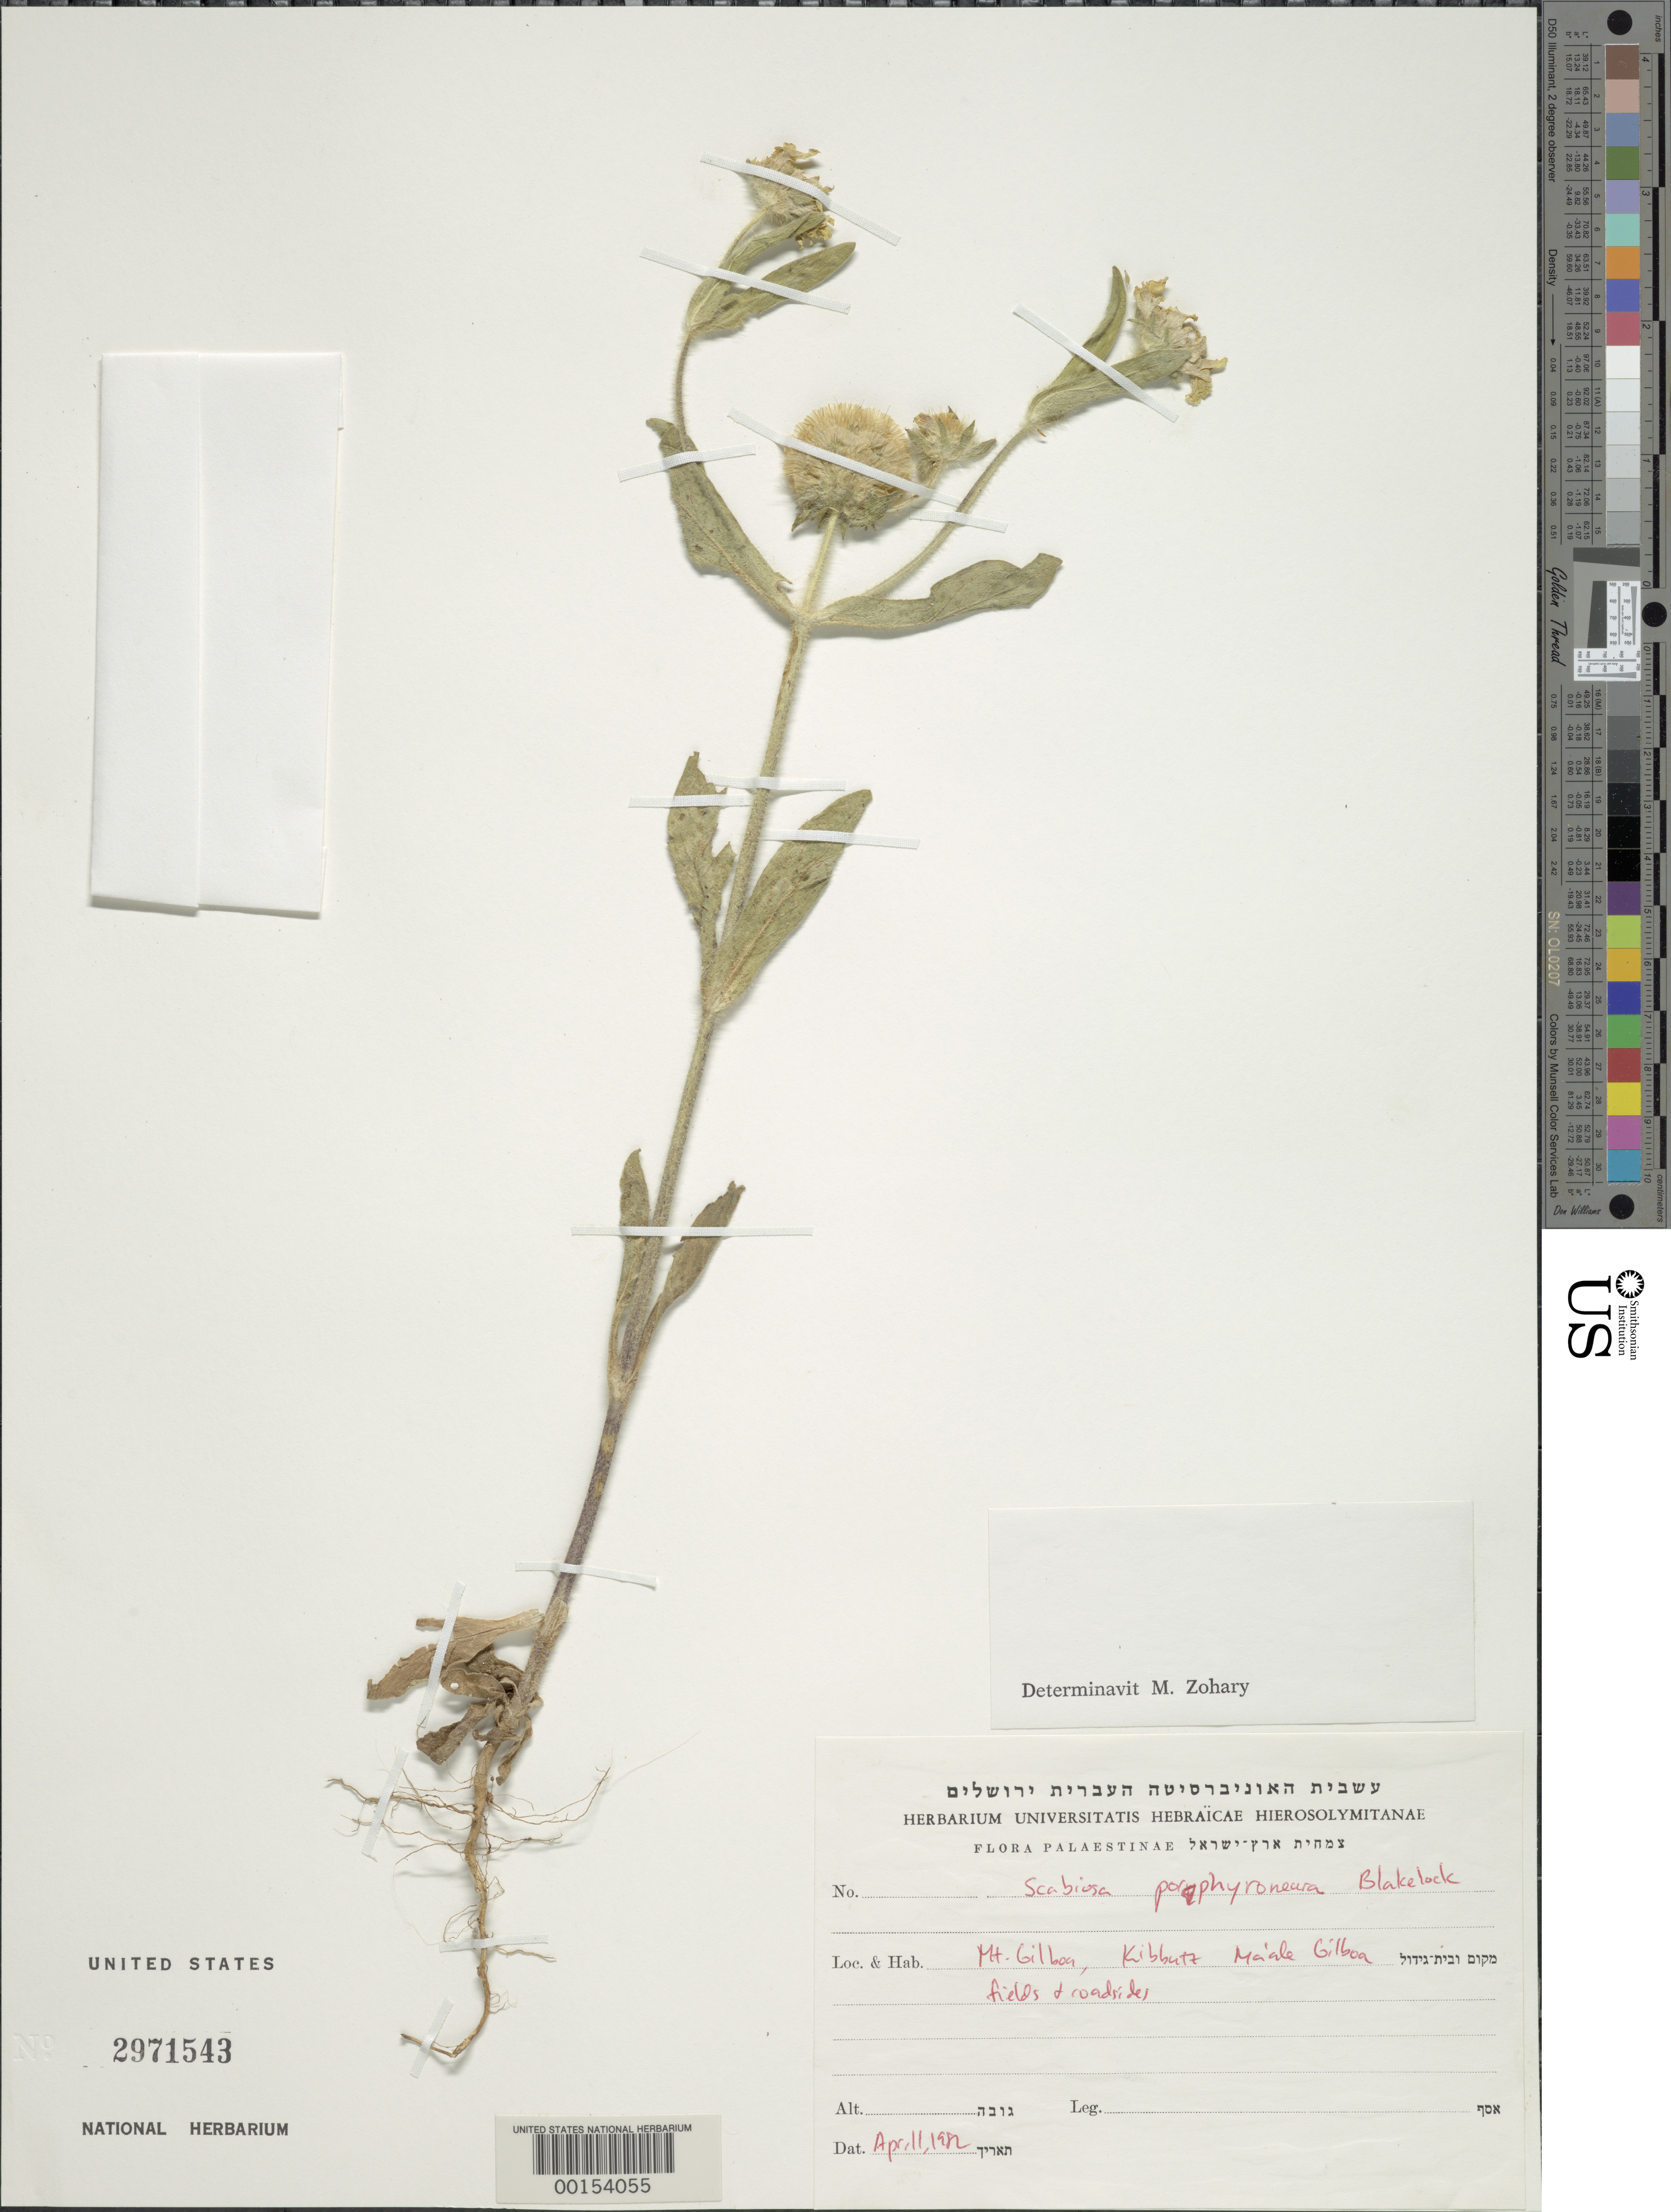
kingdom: Plantae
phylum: Tracheophyta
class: Magnoliopsida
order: Dipsacales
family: Caprifoliaceae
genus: Scabiosa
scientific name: Scabiosa porphyroneura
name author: Blakelock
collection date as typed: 11 Apr 1982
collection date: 1982-04-11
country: Israel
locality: Palestine, Mt. Gilboa, Kibbutz Ma'ale Gilboa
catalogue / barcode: US 2971543